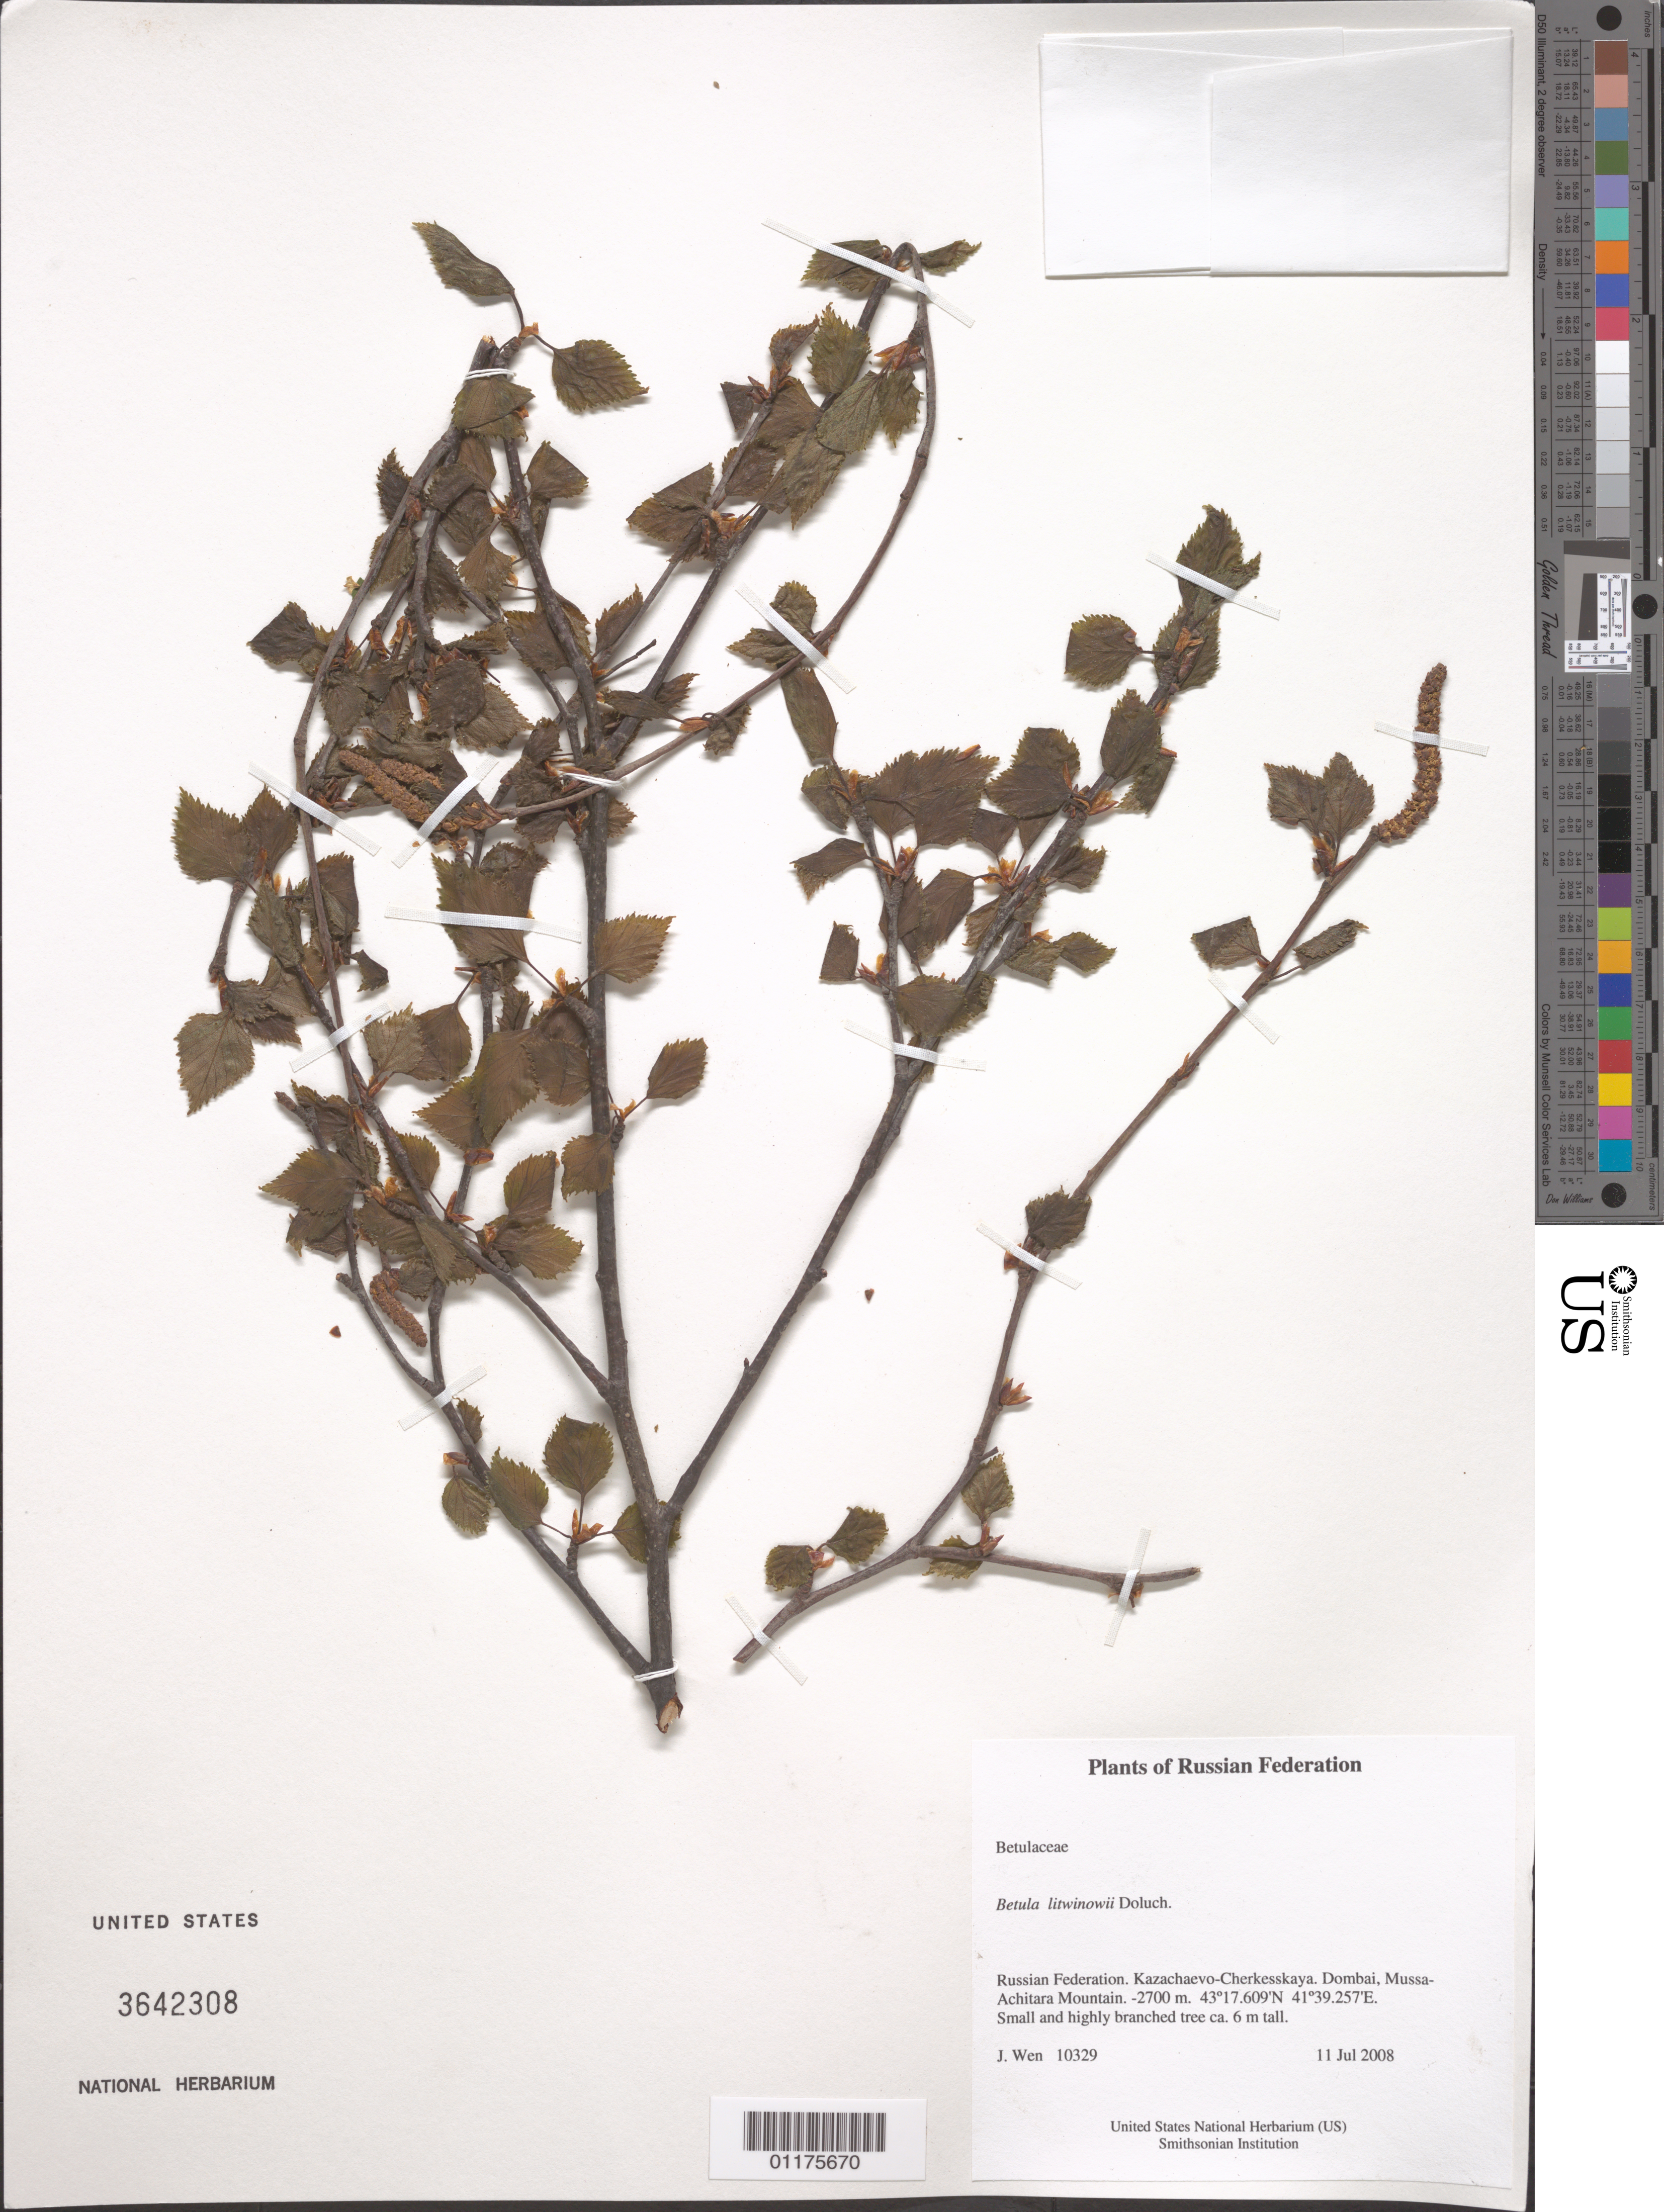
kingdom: Plantae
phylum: Tracheophyta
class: Magnoliopsida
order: Fagales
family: Betulaceae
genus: Betula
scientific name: Betula litwinowii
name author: Doluch.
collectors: J. Wen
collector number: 10329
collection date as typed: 11 Jul 2008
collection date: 2008-07-11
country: Russian Federation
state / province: Karachay-Cherkess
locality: Dombai, Mussa-Achitara Mountain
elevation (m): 2700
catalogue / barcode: US 3642308